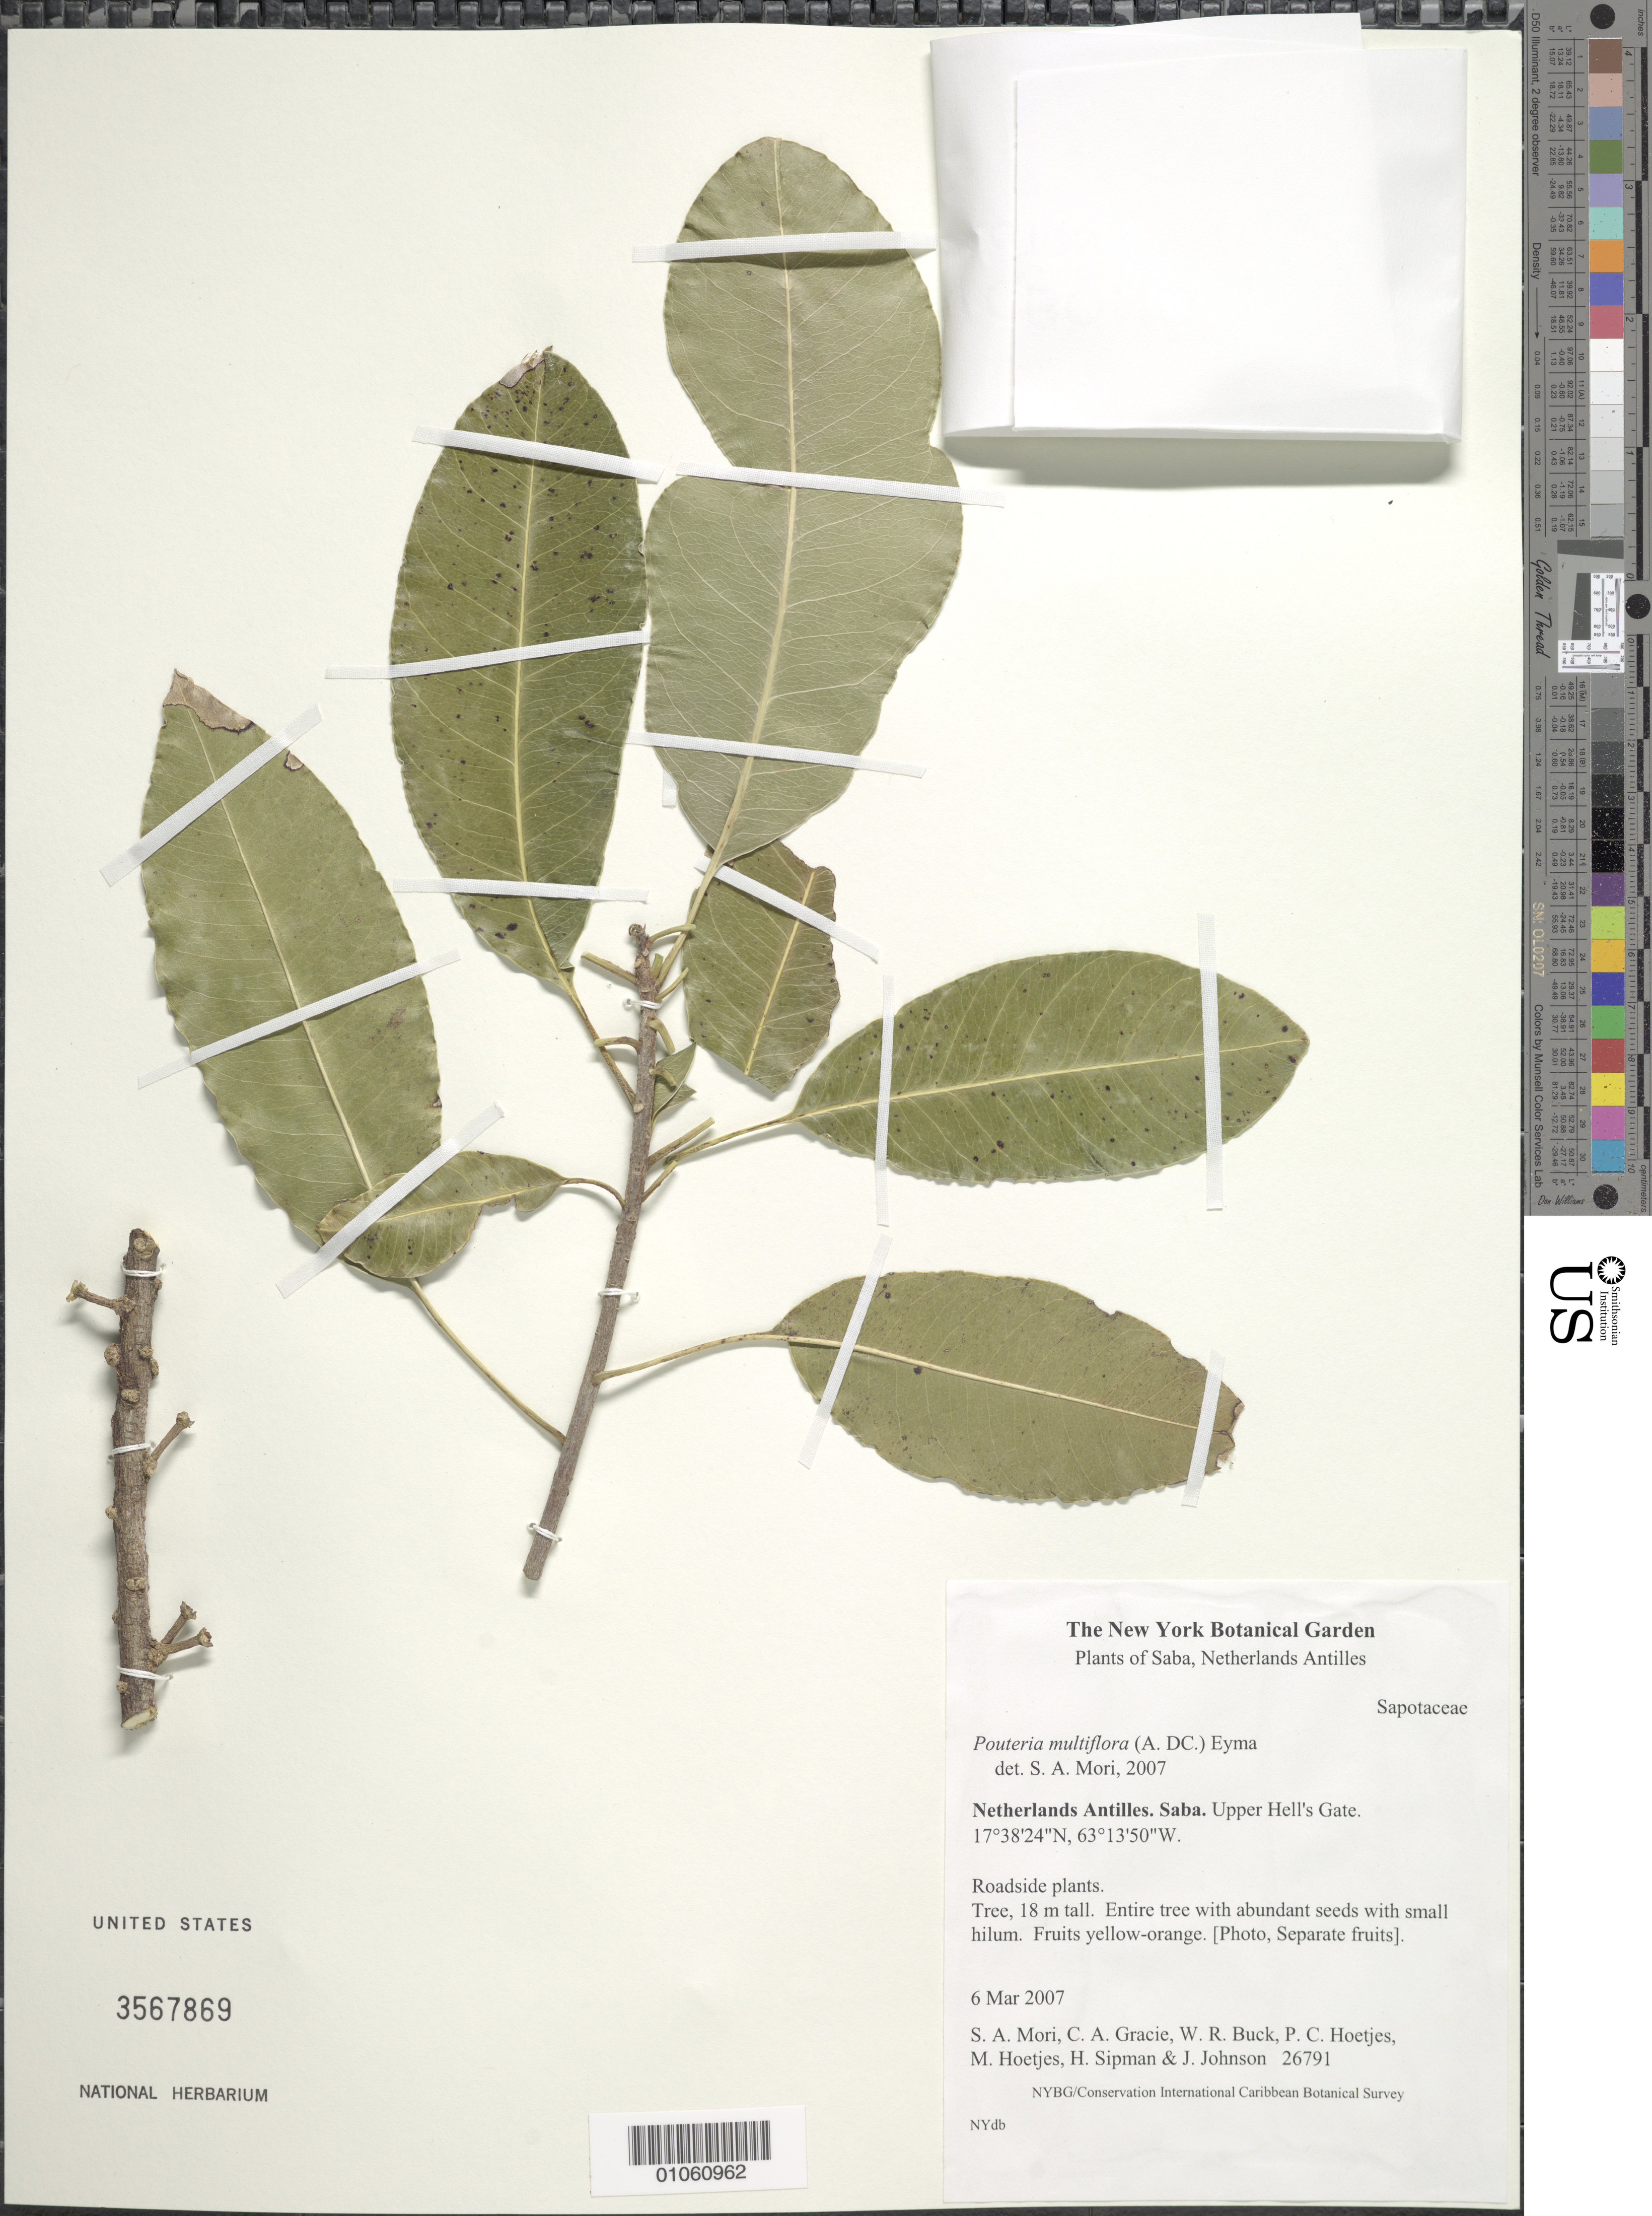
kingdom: Plantae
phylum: Tracheophyta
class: Magnoliopsida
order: Ericales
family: Sapotaceae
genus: Pouteria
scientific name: Pouteria multiflora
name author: (A. DC.) Eyma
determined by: Mori, Scott A.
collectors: S. Mori, C. A. Gracie, W. R. Buck, P. Hoetjes, M. Hoetjes, H. Sipman & J. Johnson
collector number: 26791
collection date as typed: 06 Mar 2007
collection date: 2007-03-06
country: Netherlands Antilles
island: Saba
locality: Upper Hell's Gate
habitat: Roadside plants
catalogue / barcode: US 3567869